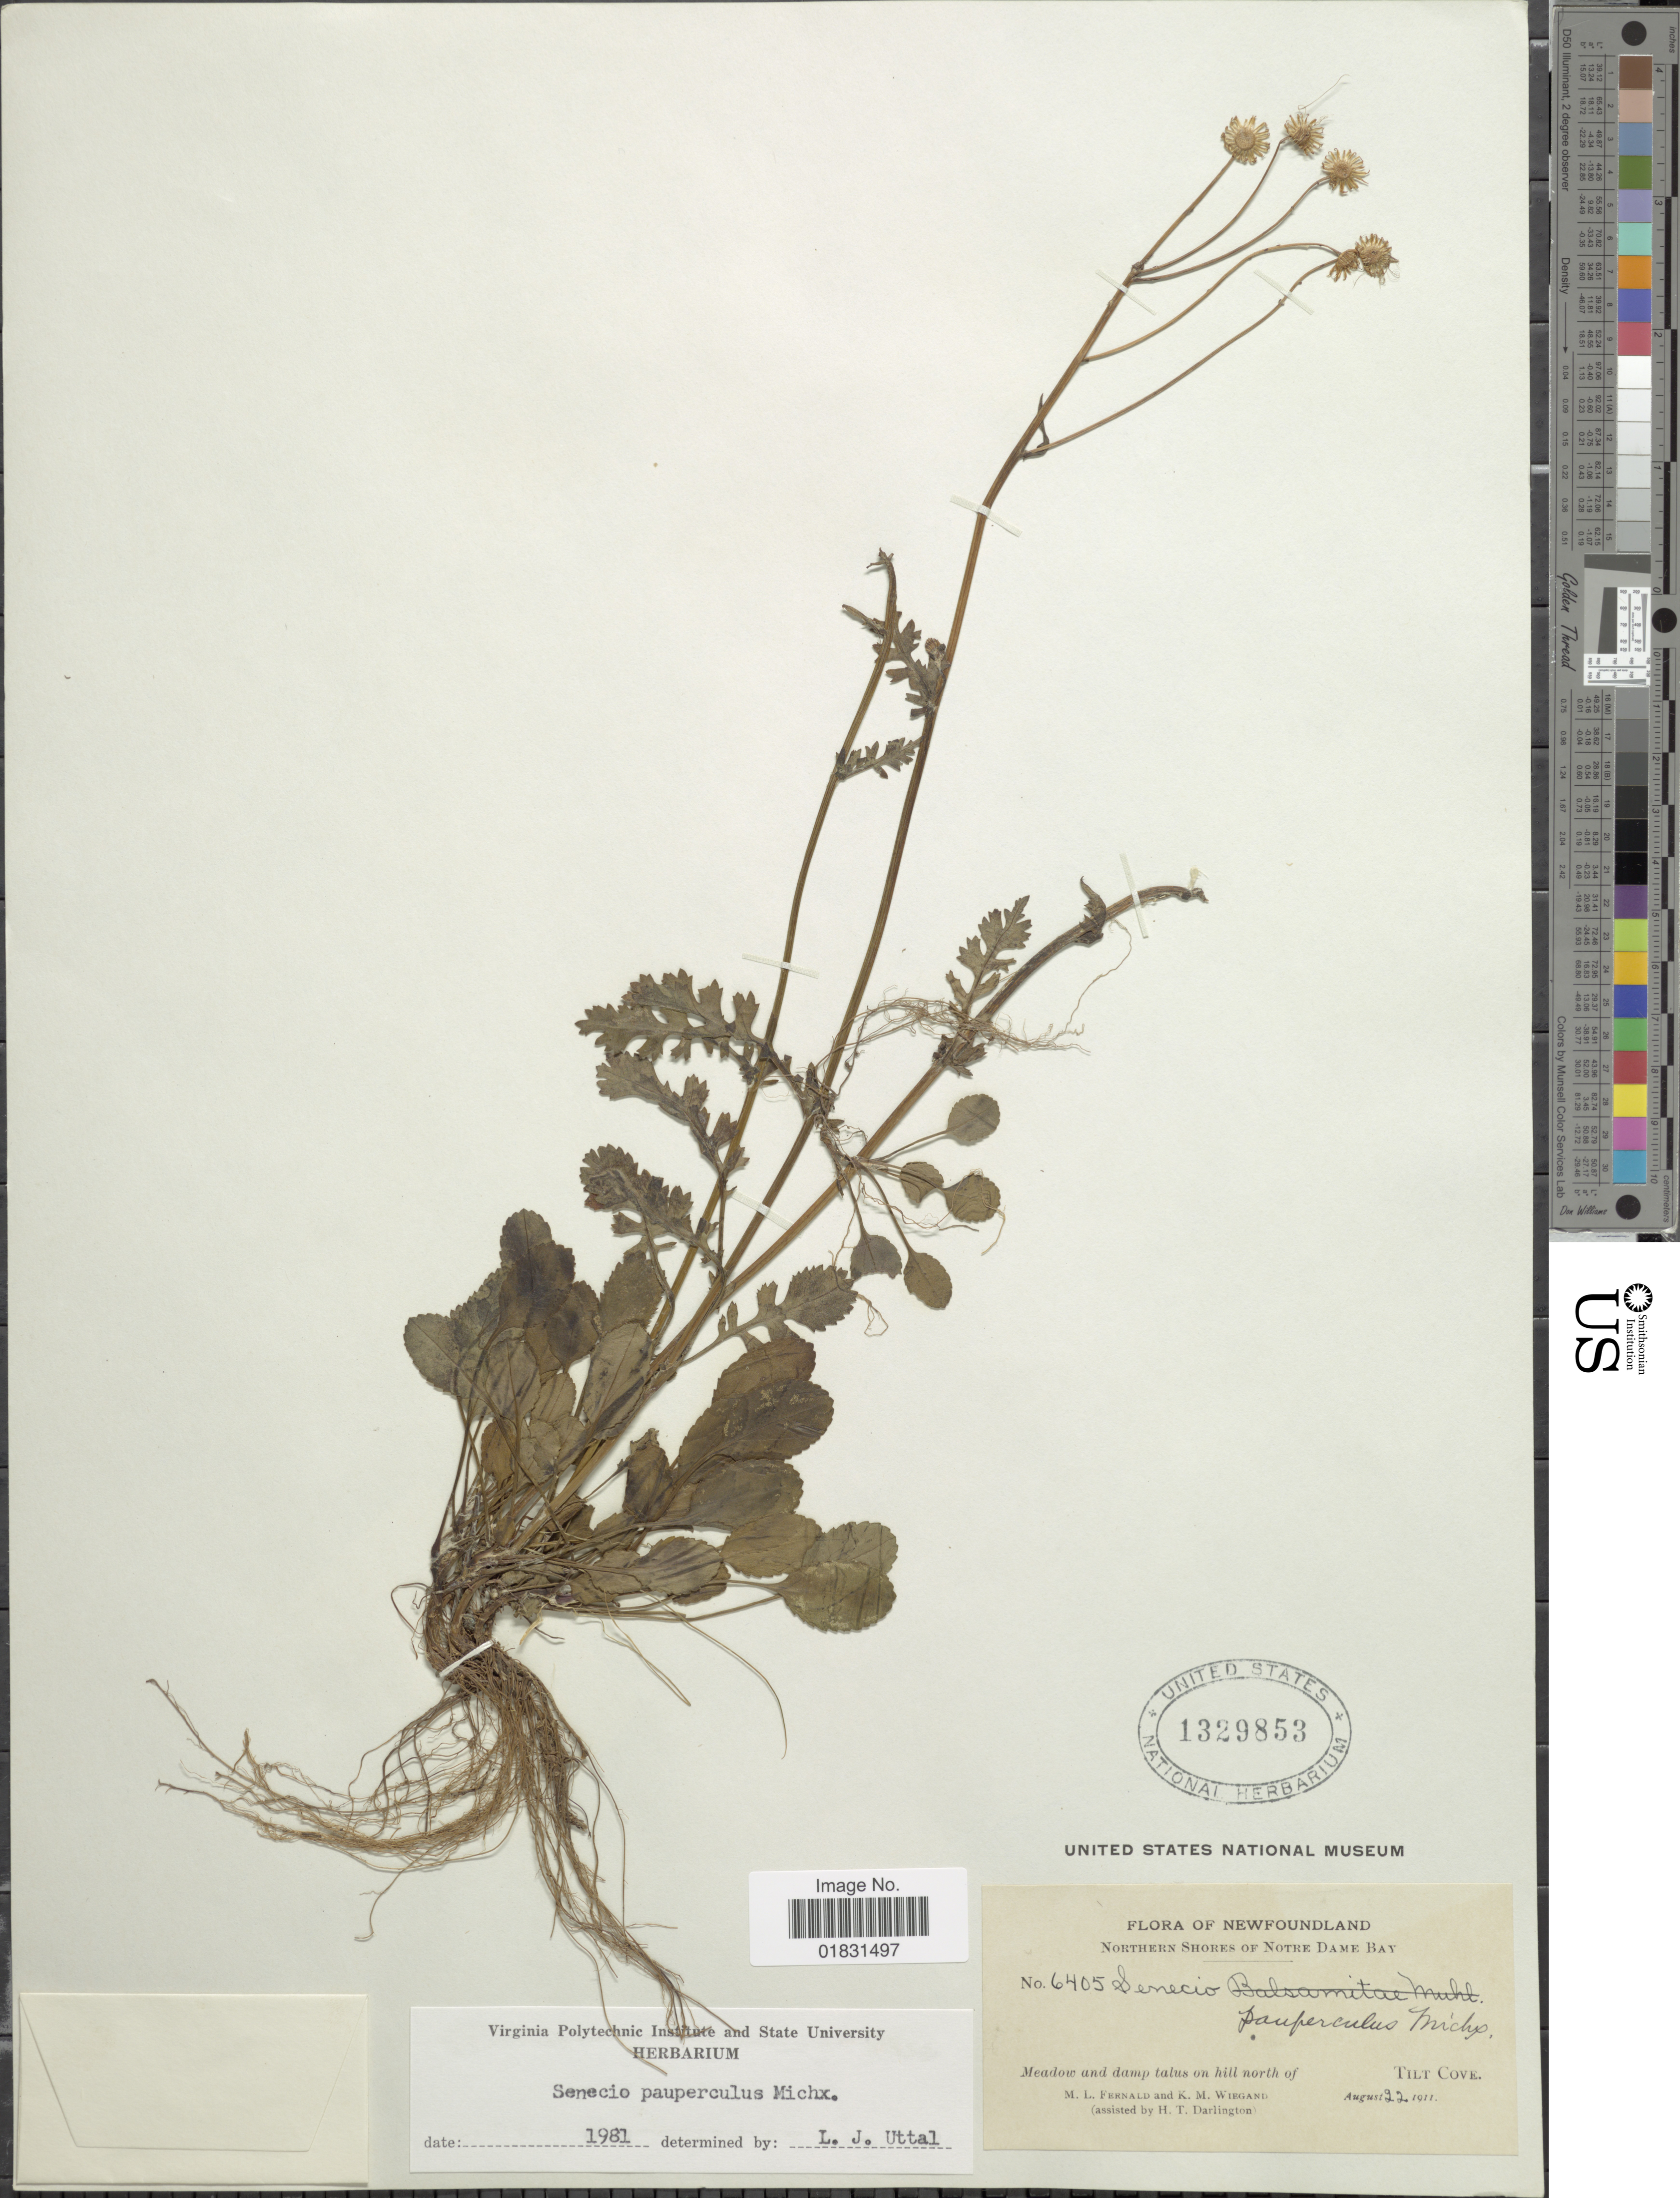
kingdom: Plantae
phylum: Tracheophyta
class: Magnoliopsida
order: Asterales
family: Asteraceae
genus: Packera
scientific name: Packera paupercula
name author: (Michx.) Á. Löve & D. Löve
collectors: M. L. Fernald & K. M. Wiegand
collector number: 6405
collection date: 1911-08-22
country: Canada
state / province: Newfoundland and Labrador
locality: Northern Shores of Norte Dame Bay, Meadow and damp talus on hill north of Tilt Cove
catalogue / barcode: US 1329853